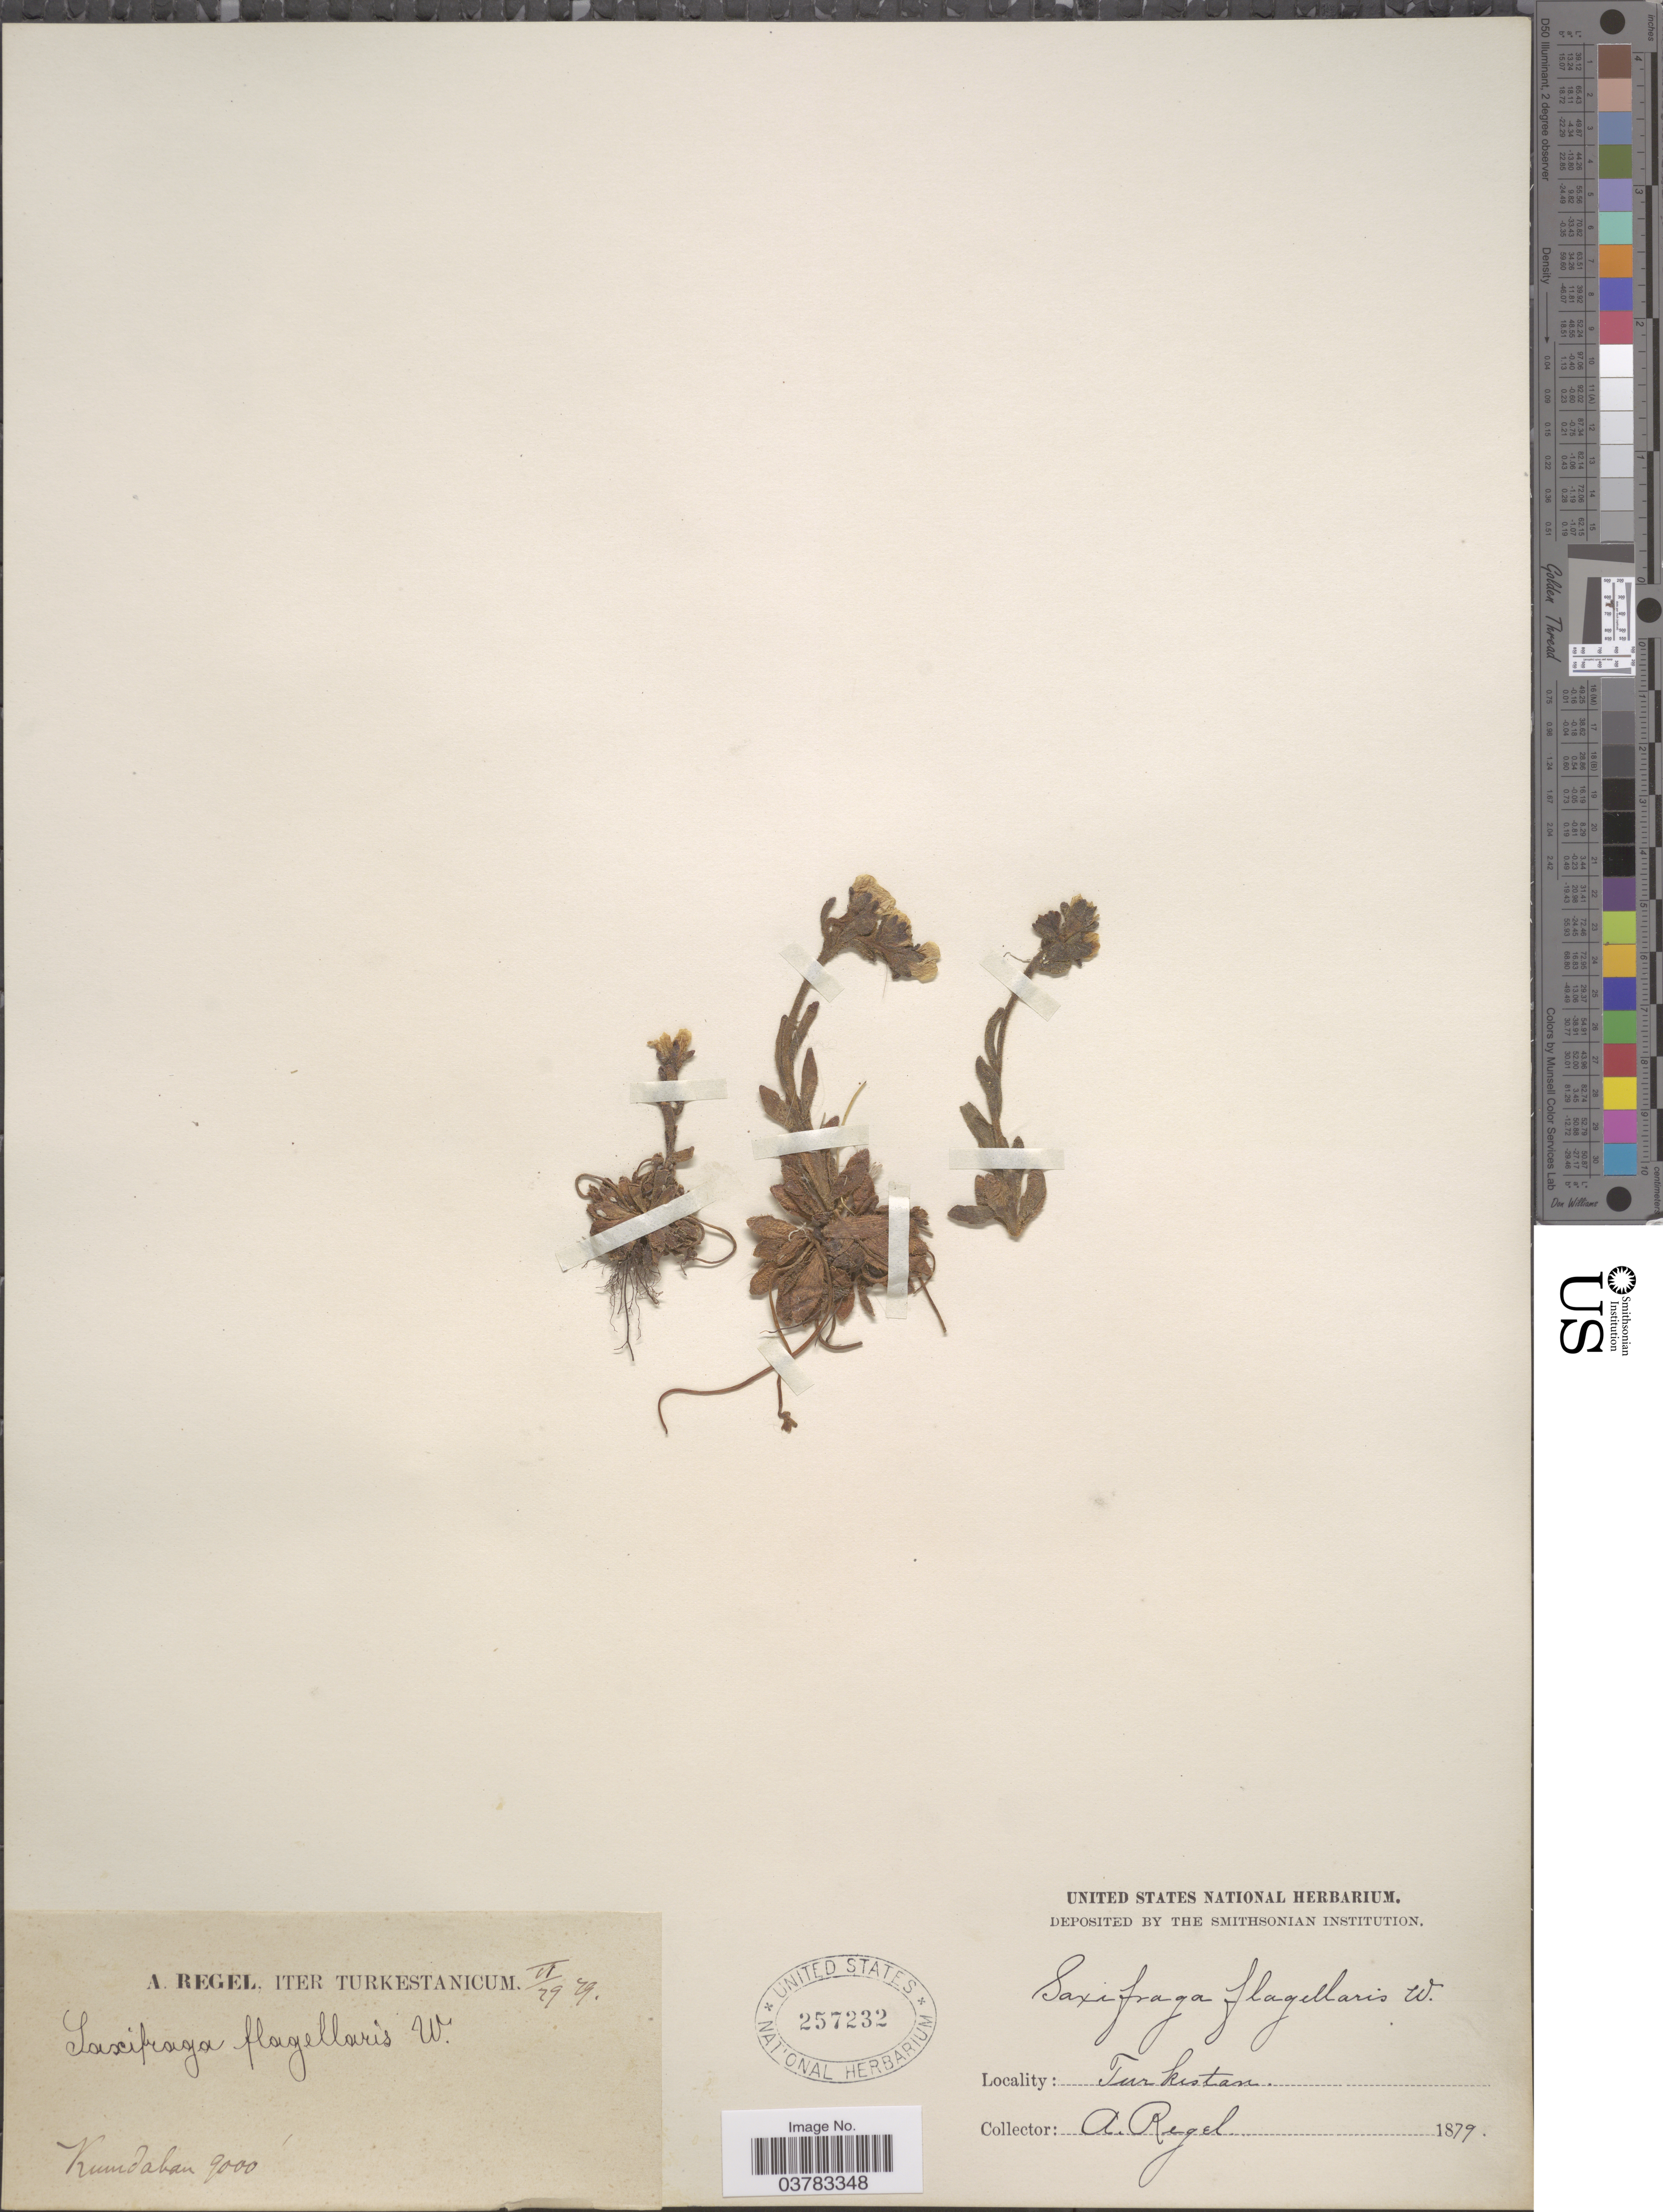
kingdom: Plantae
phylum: Tracheophyta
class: Magnoliopsida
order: Saxifragales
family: Saxifragaceae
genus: Saxifraga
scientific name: Saxifraga flagellaris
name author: Willd. ex Sternb.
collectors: A. Regel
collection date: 1879-06-29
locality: Iter Turkestanicum. Turkestan. Kundahan.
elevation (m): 2743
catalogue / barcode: US 257232